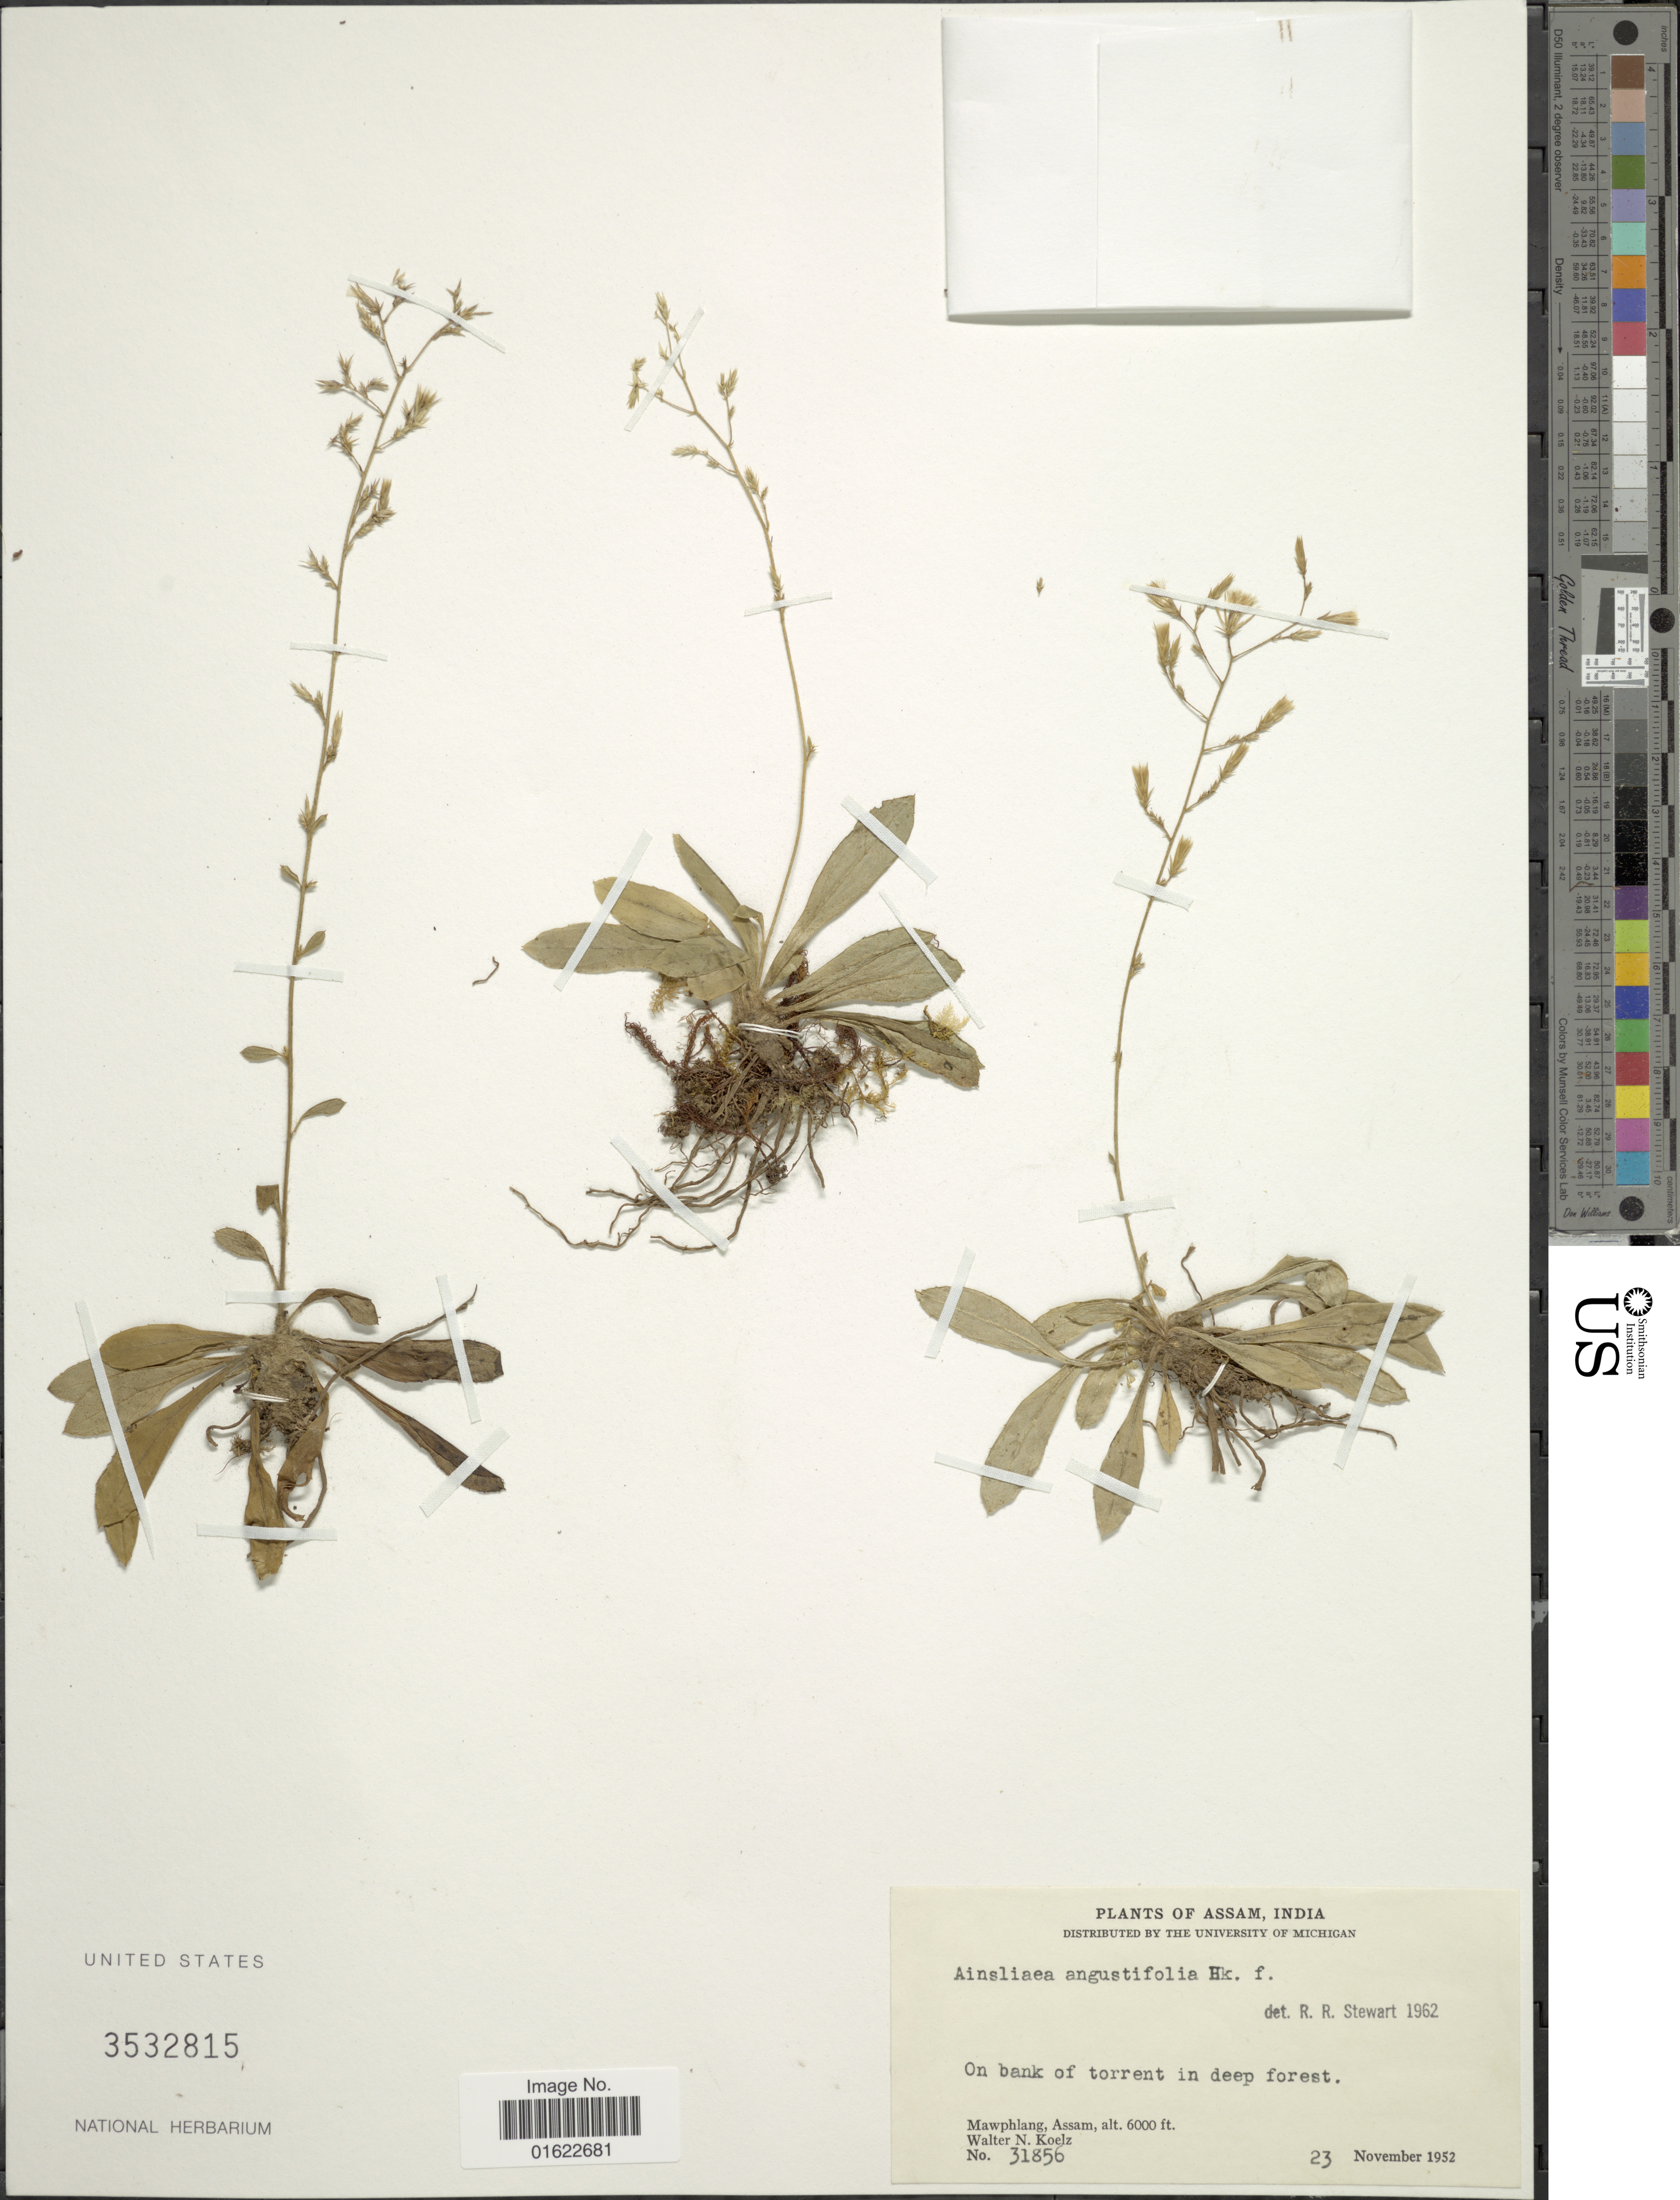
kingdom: Plantae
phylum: Tracheophyta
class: Magnoliopsida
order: Asterales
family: Asteraceae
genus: Ainsliaea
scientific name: Ainsliaea angustifolia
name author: Hook. f. & Thomson ex C.B. Clarke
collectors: W. N. Koelz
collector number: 31856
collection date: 1952-11-23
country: India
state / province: Assam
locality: Mawphlang, Assam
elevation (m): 1829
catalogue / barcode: US 3532815